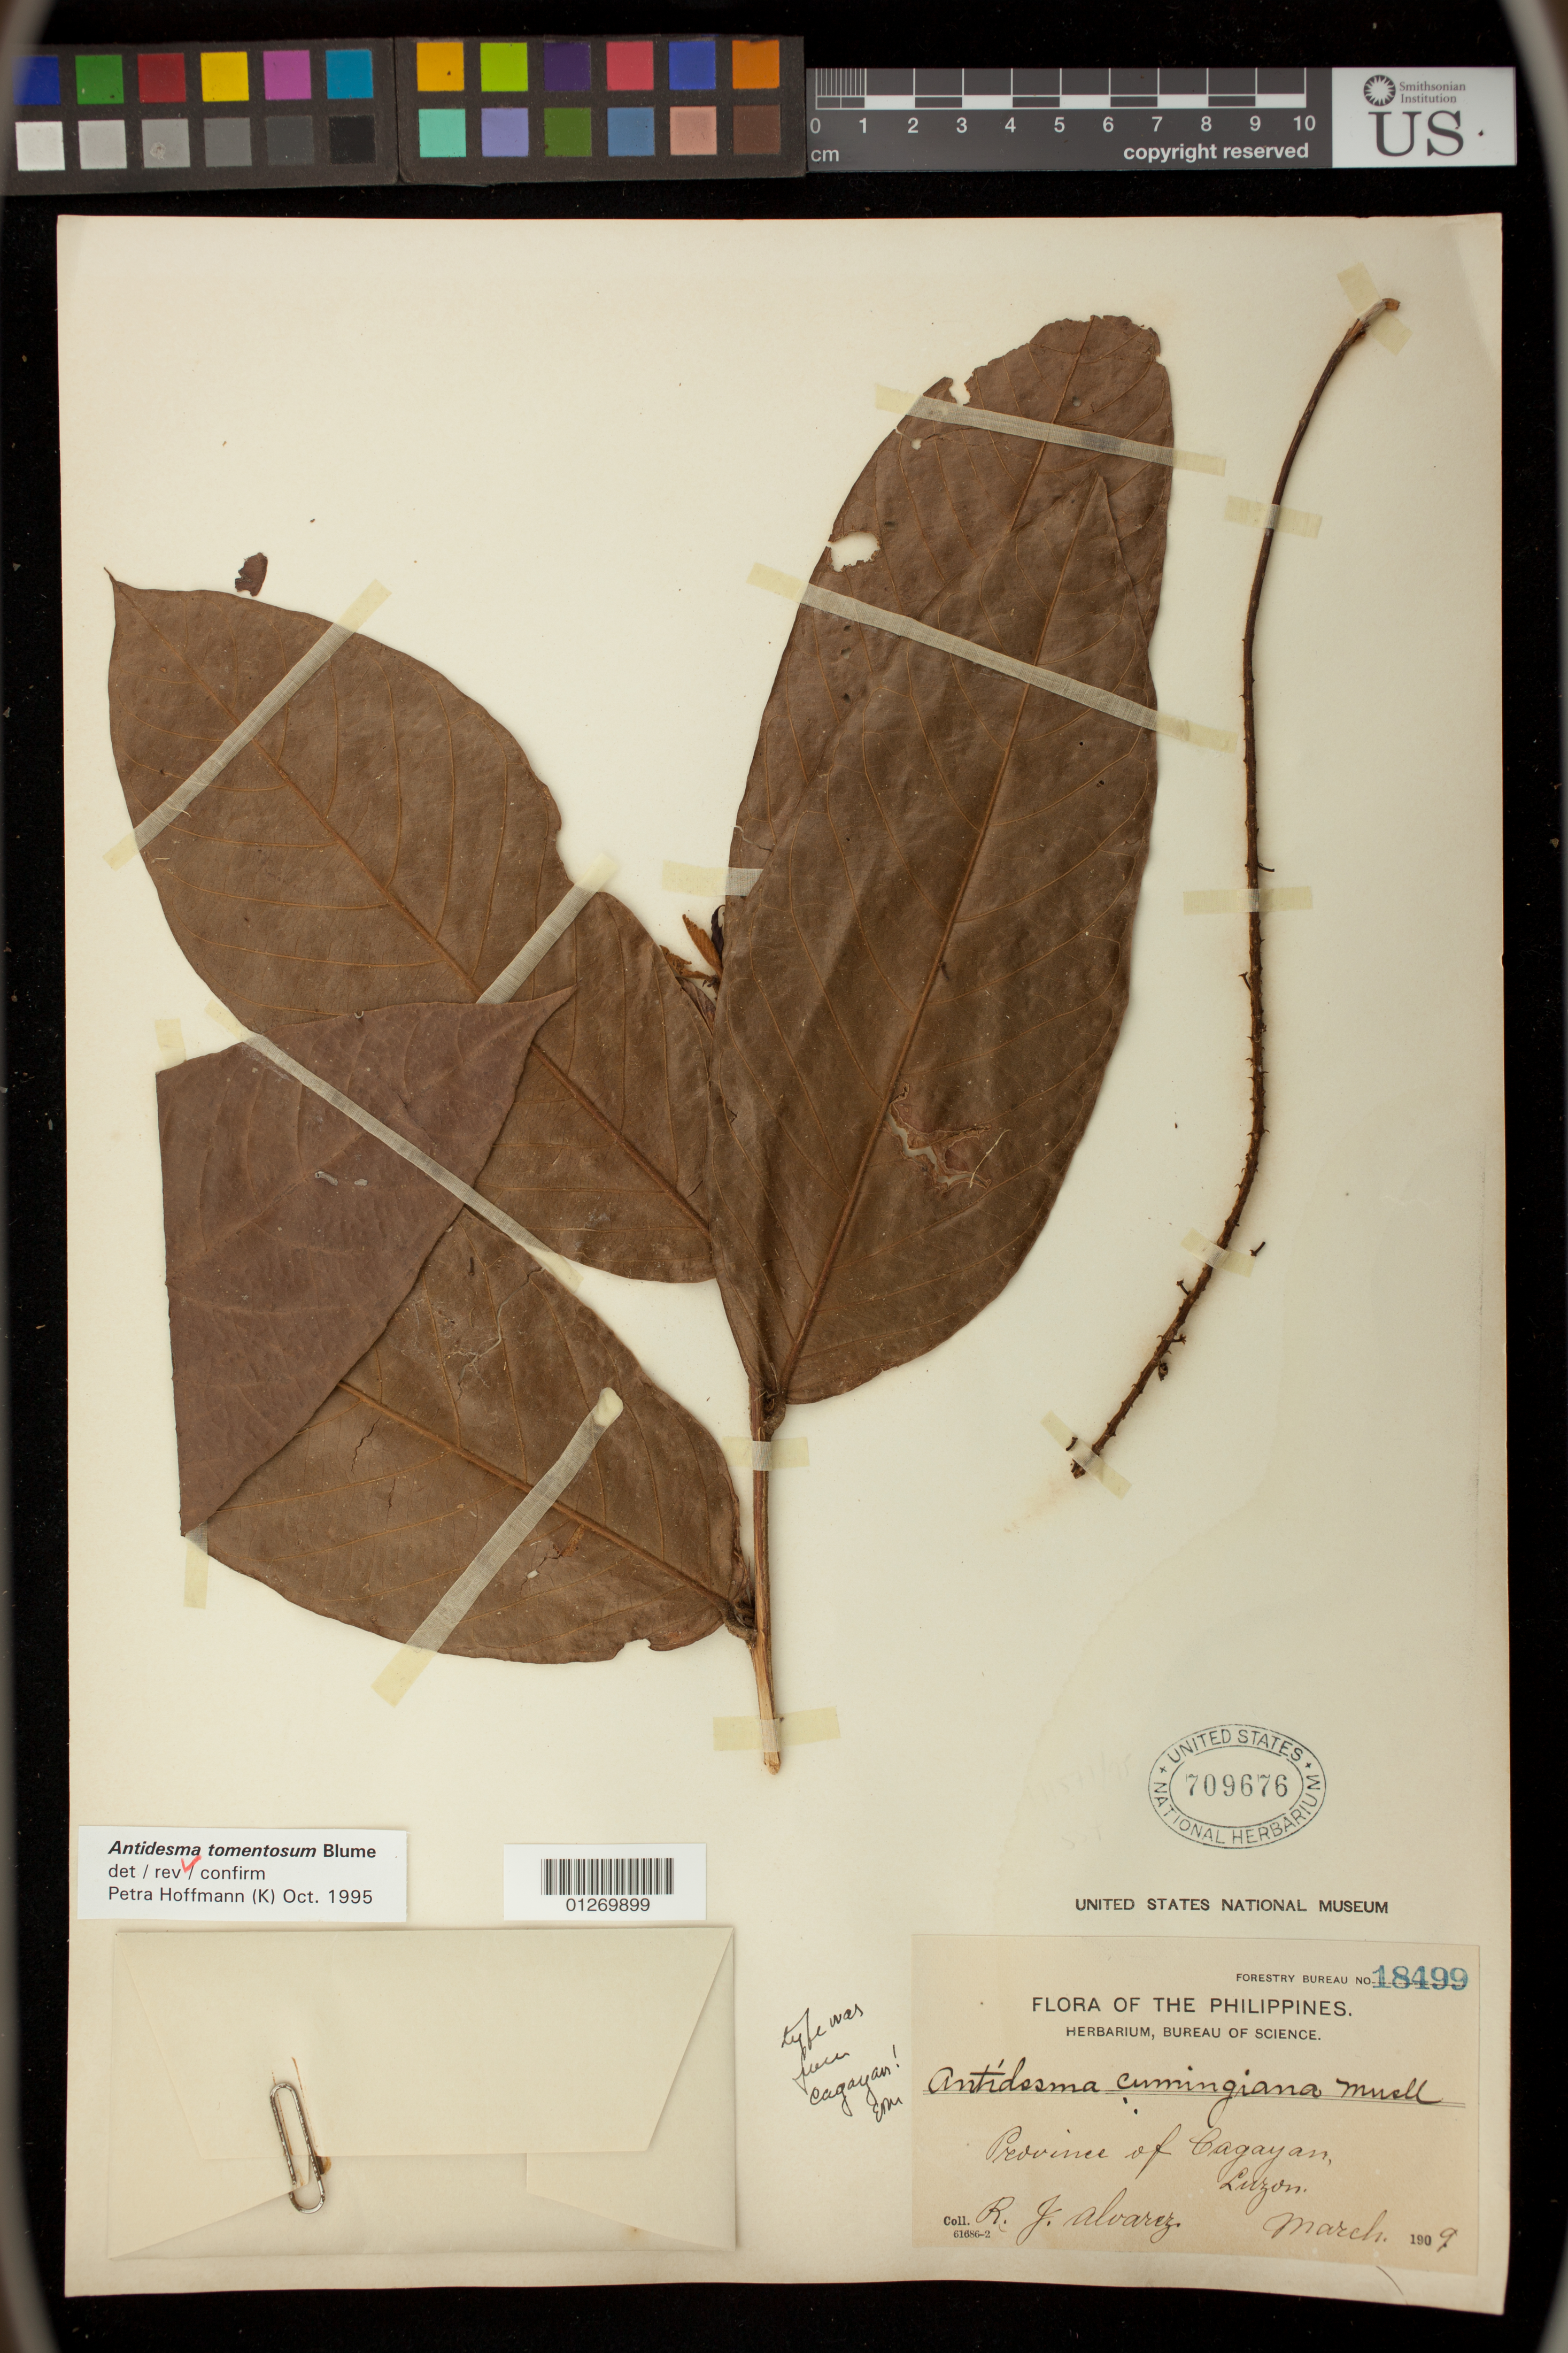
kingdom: Plantae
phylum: Tracheophyta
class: Magnoliopsida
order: Malpighiales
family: Phyllanthaceae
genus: Antidesma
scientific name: Antidesma tomentosum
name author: Blume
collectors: R. Alvarez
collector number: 18499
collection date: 1909-03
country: Philippines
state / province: Cagayan Valley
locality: Province of Cagayan, Luzon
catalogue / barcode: US 709676